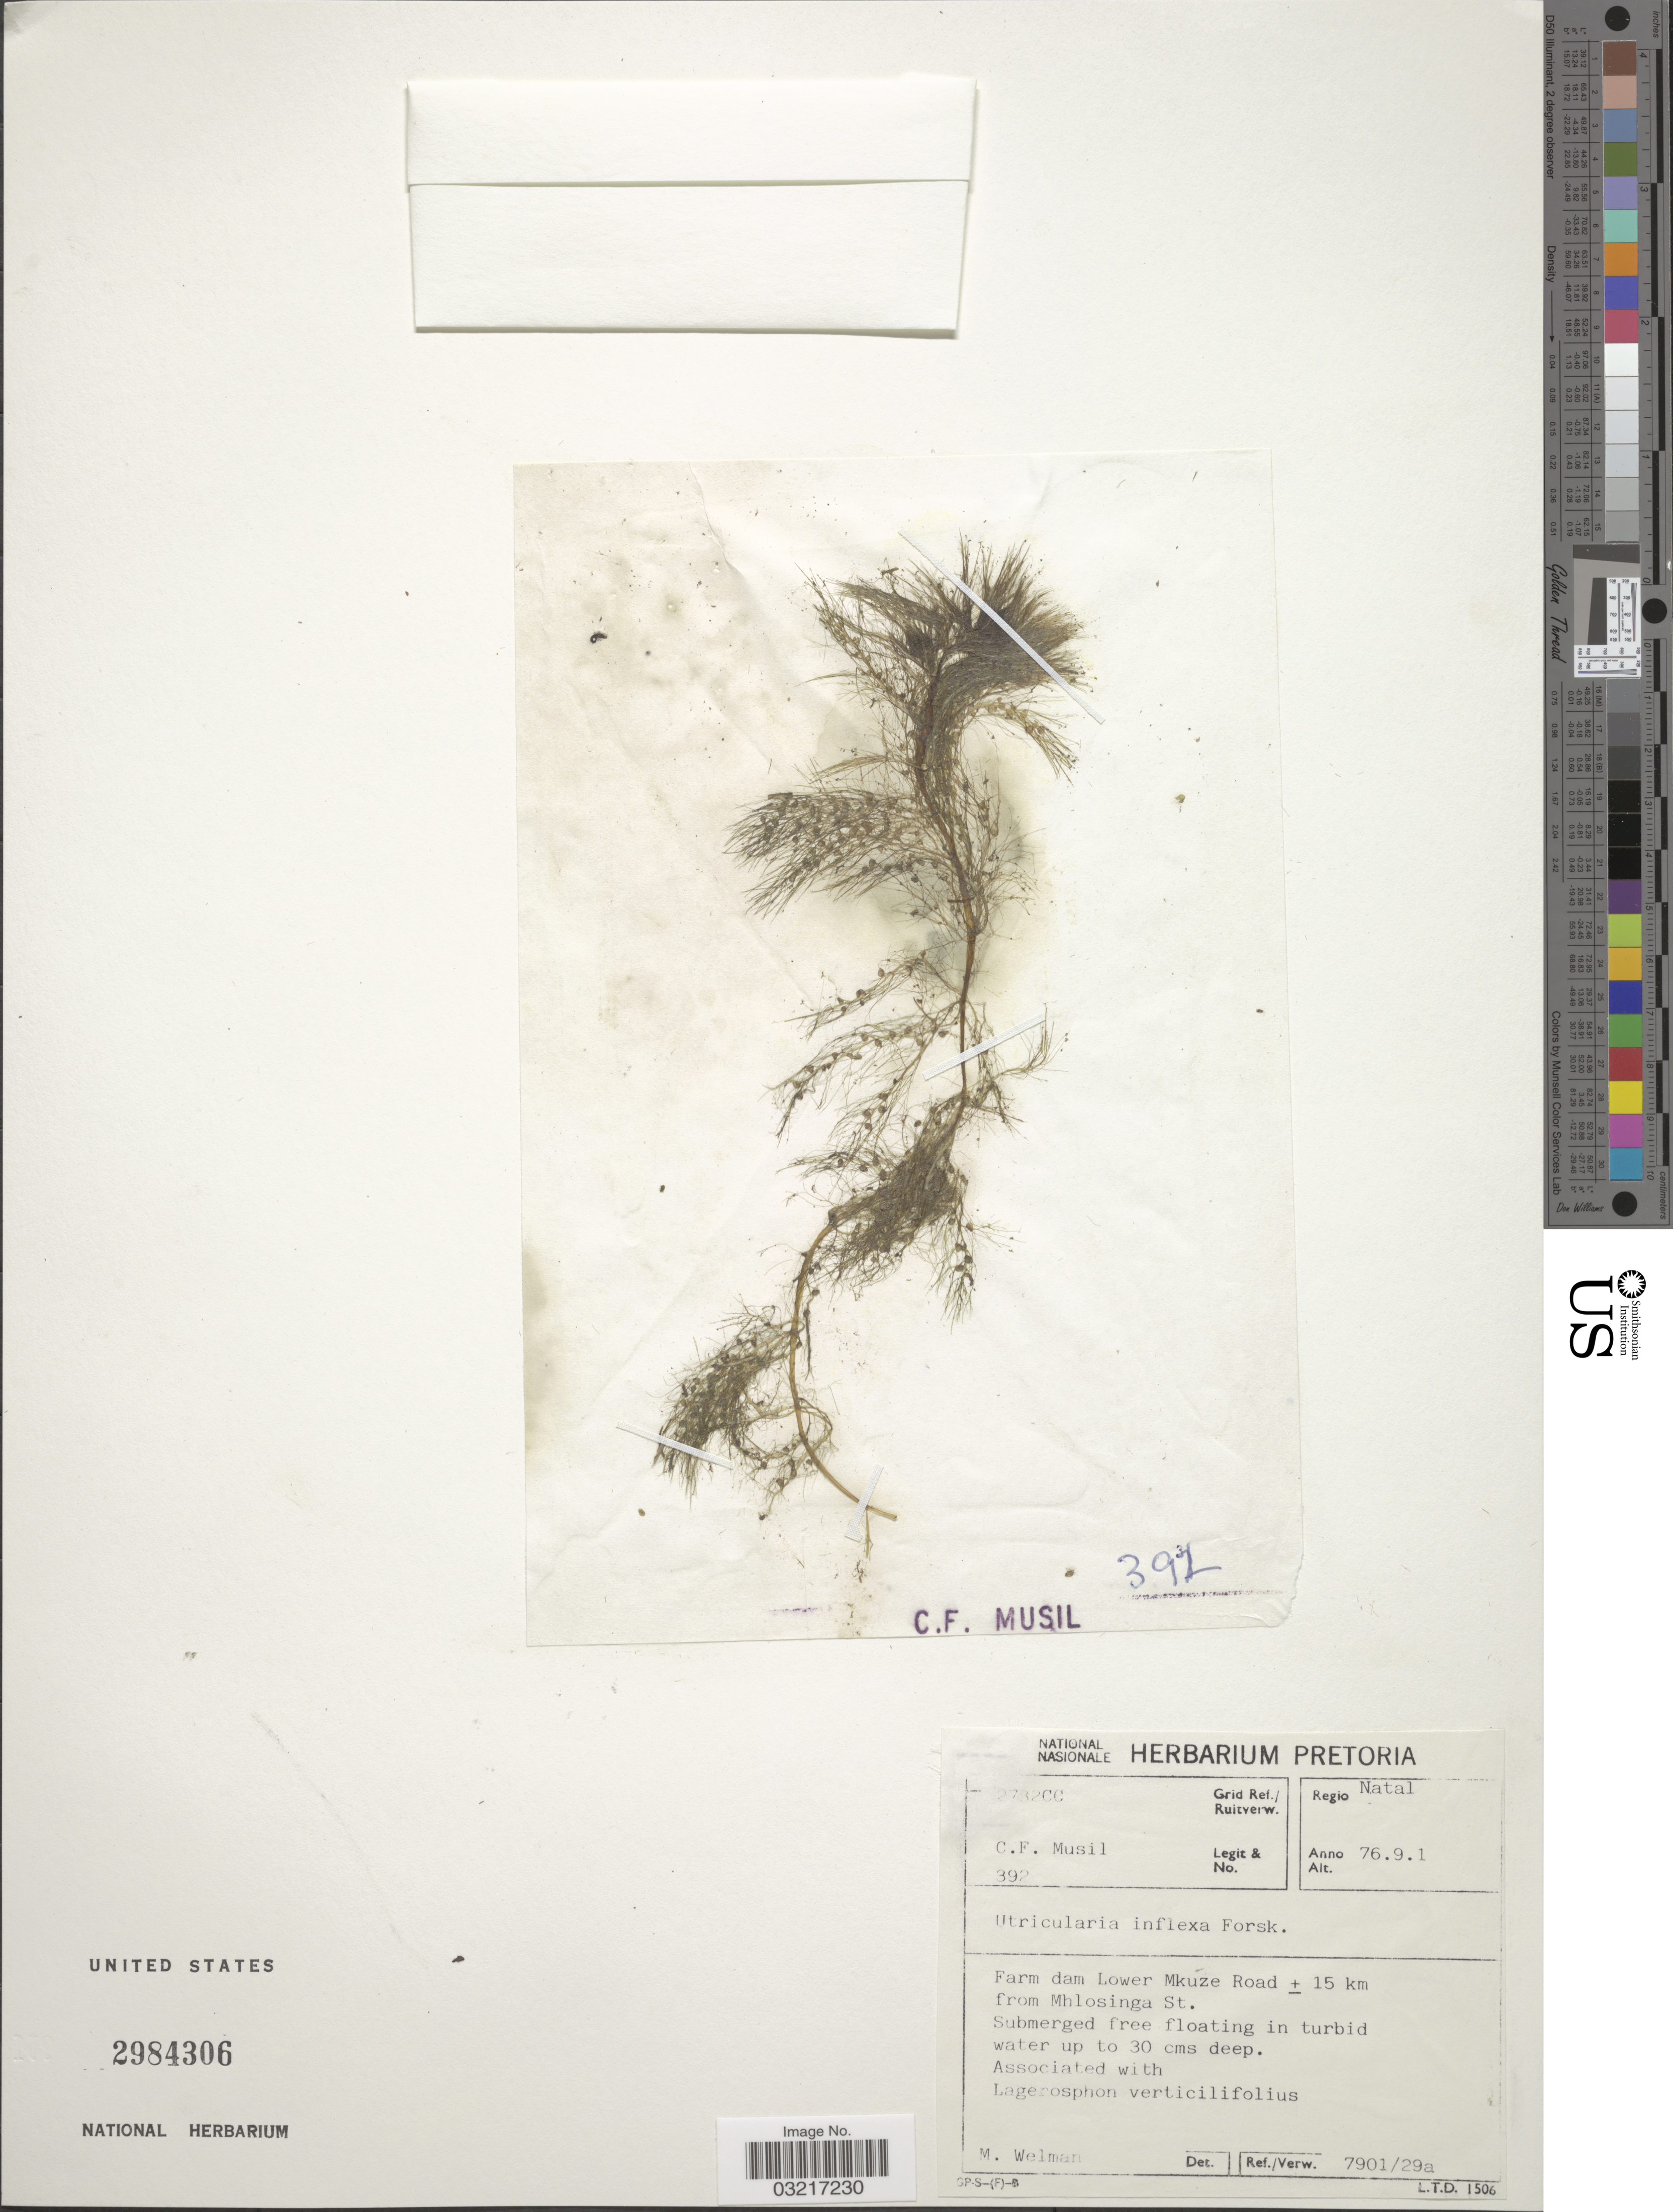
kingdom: Plantae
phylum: Tracheophyta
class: Magnoliopsida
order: Lamiales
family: Lentibulariaceae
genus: Utricularia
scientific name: Utricularia inflexa var. inflexa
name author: Forssk.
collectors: C. Musil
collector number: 392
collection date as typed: Transcribed d/m/y: 1/9/76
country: South Africa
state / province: KwaZulu-Natal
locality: Regio Natal. Grid Ref./ Ruitverw. 2732CC. Farm dam Lower Mkuze Road ± 15 km from Mglosinga St.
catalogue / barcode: US 2984306